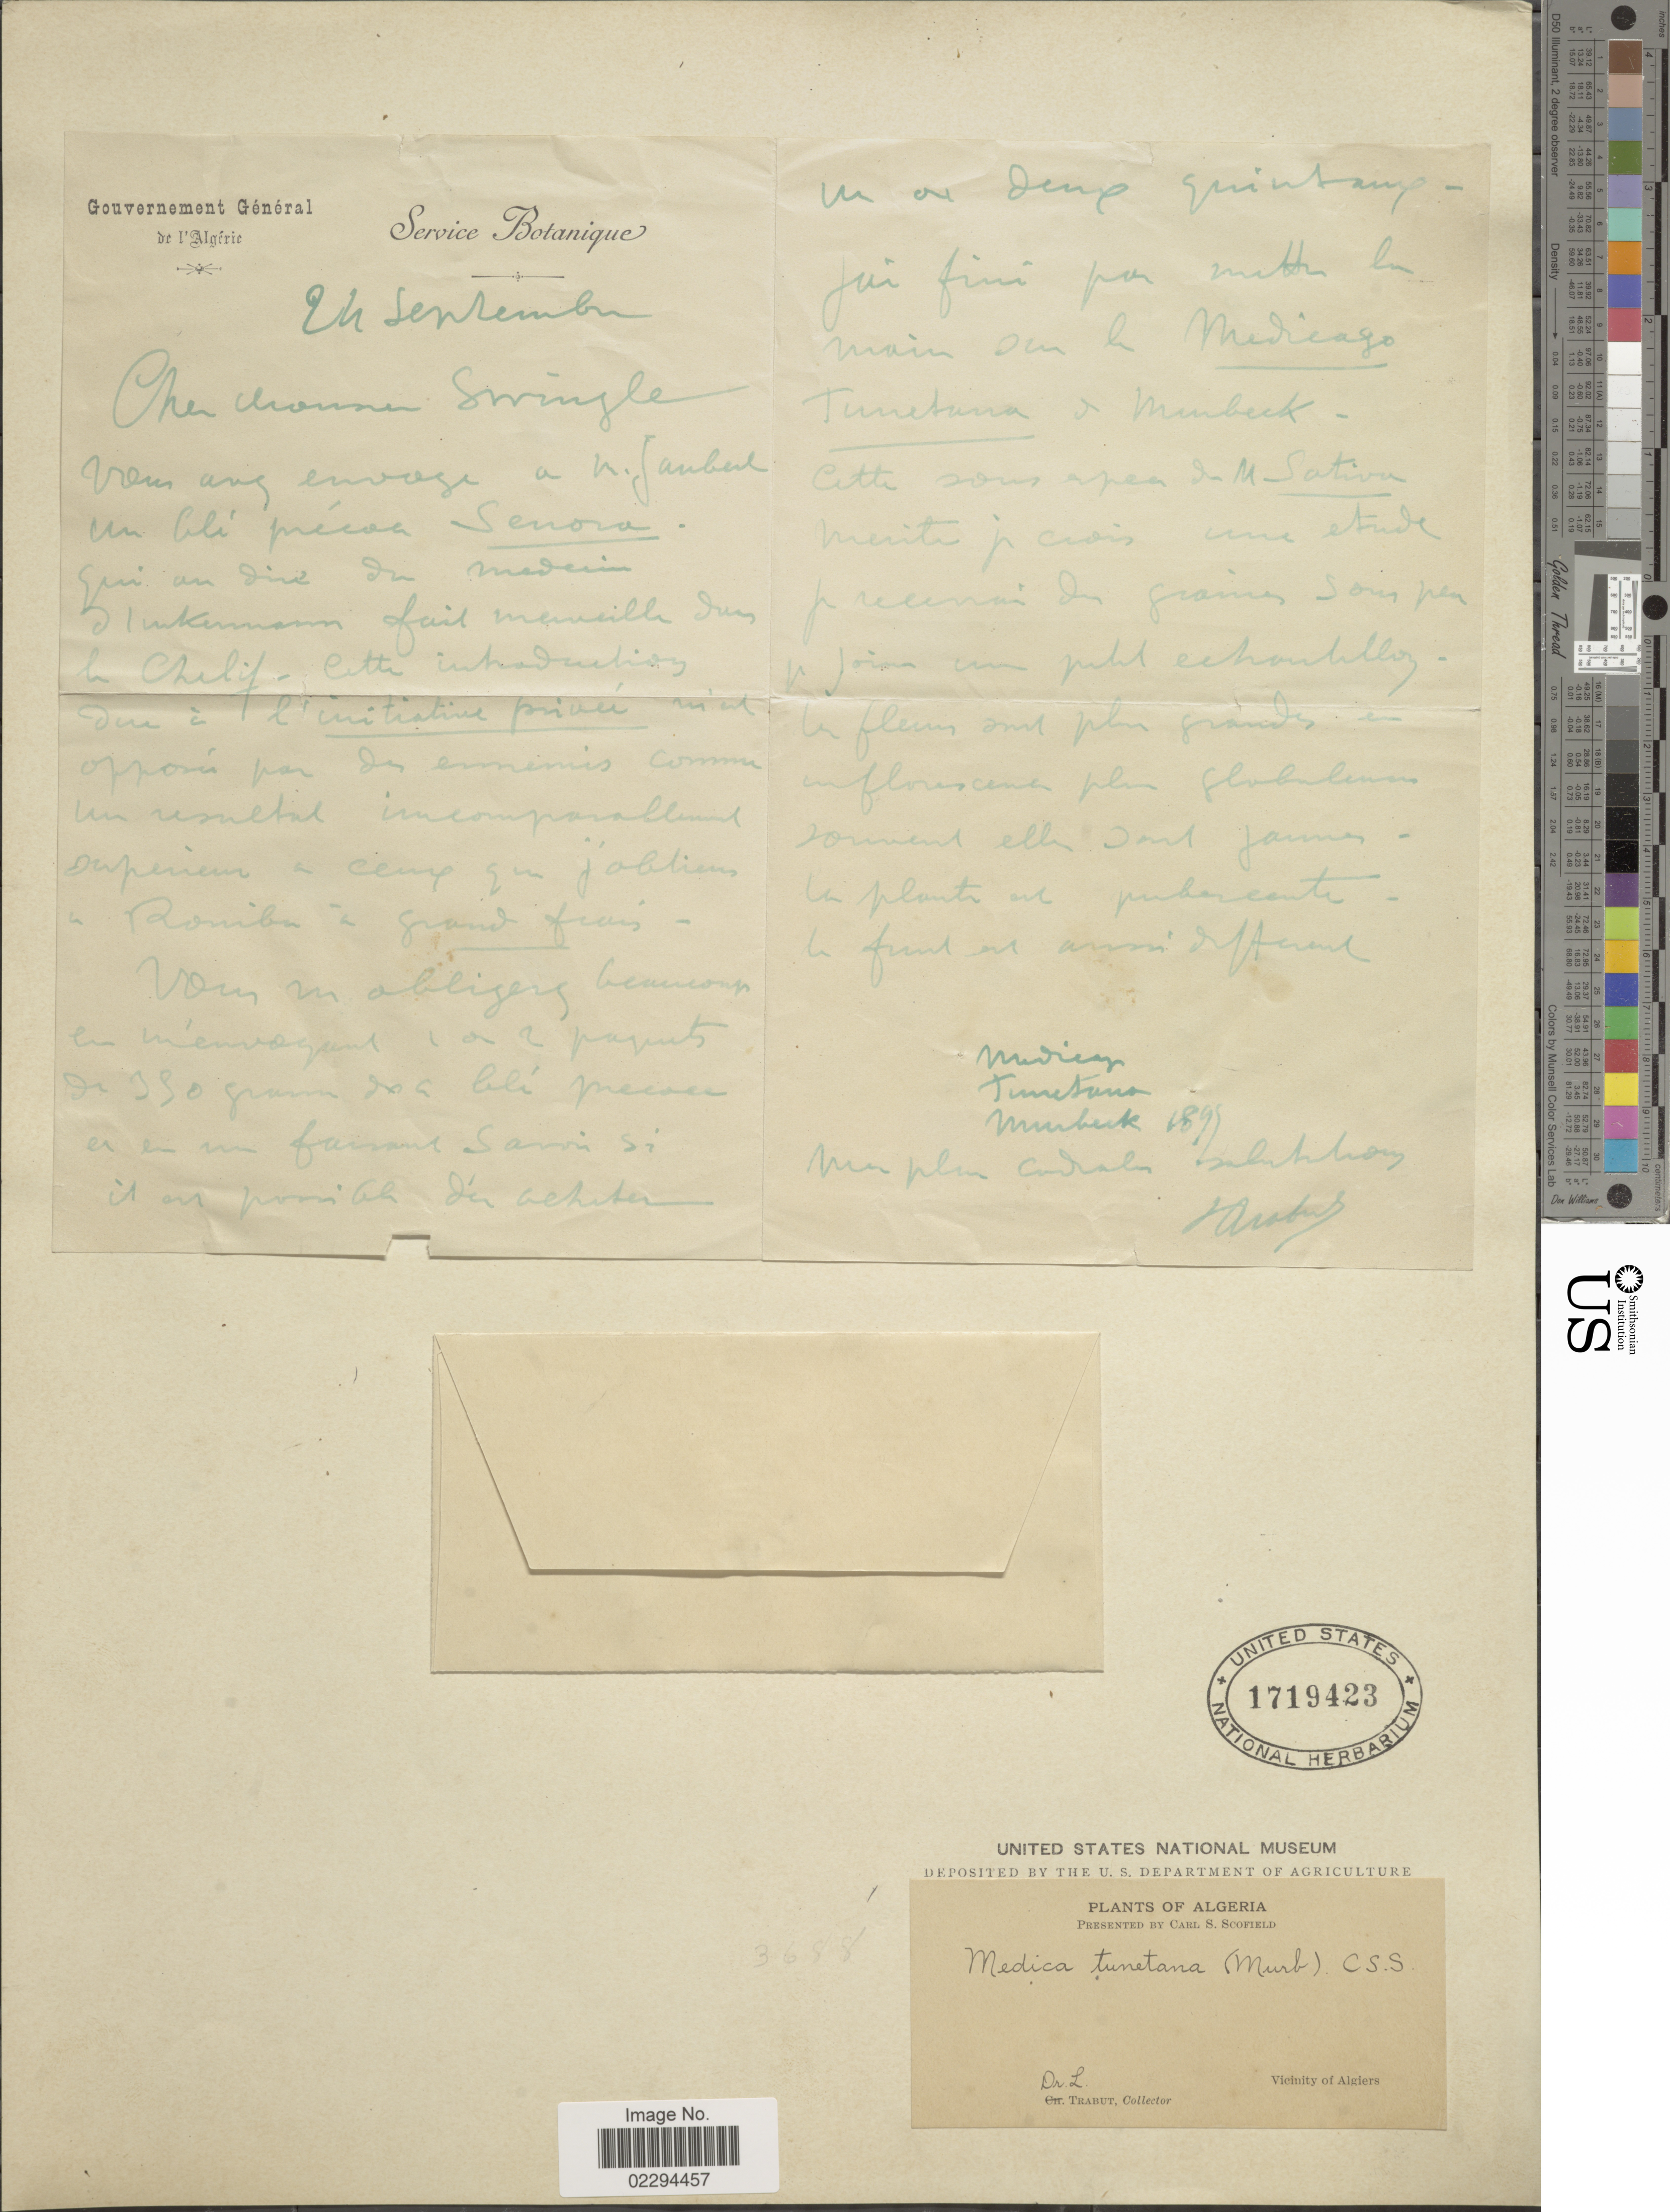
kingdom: Plantae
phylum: Tracheophyta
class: Magnoliopsida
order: Fabales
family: Fabaceae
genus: Medicago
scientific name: Medicago tunetana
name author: (Murb.) A.W. Hill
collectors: L. Trabut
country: Algeria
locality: Vicinity of Algiers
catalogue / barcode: US 1719423